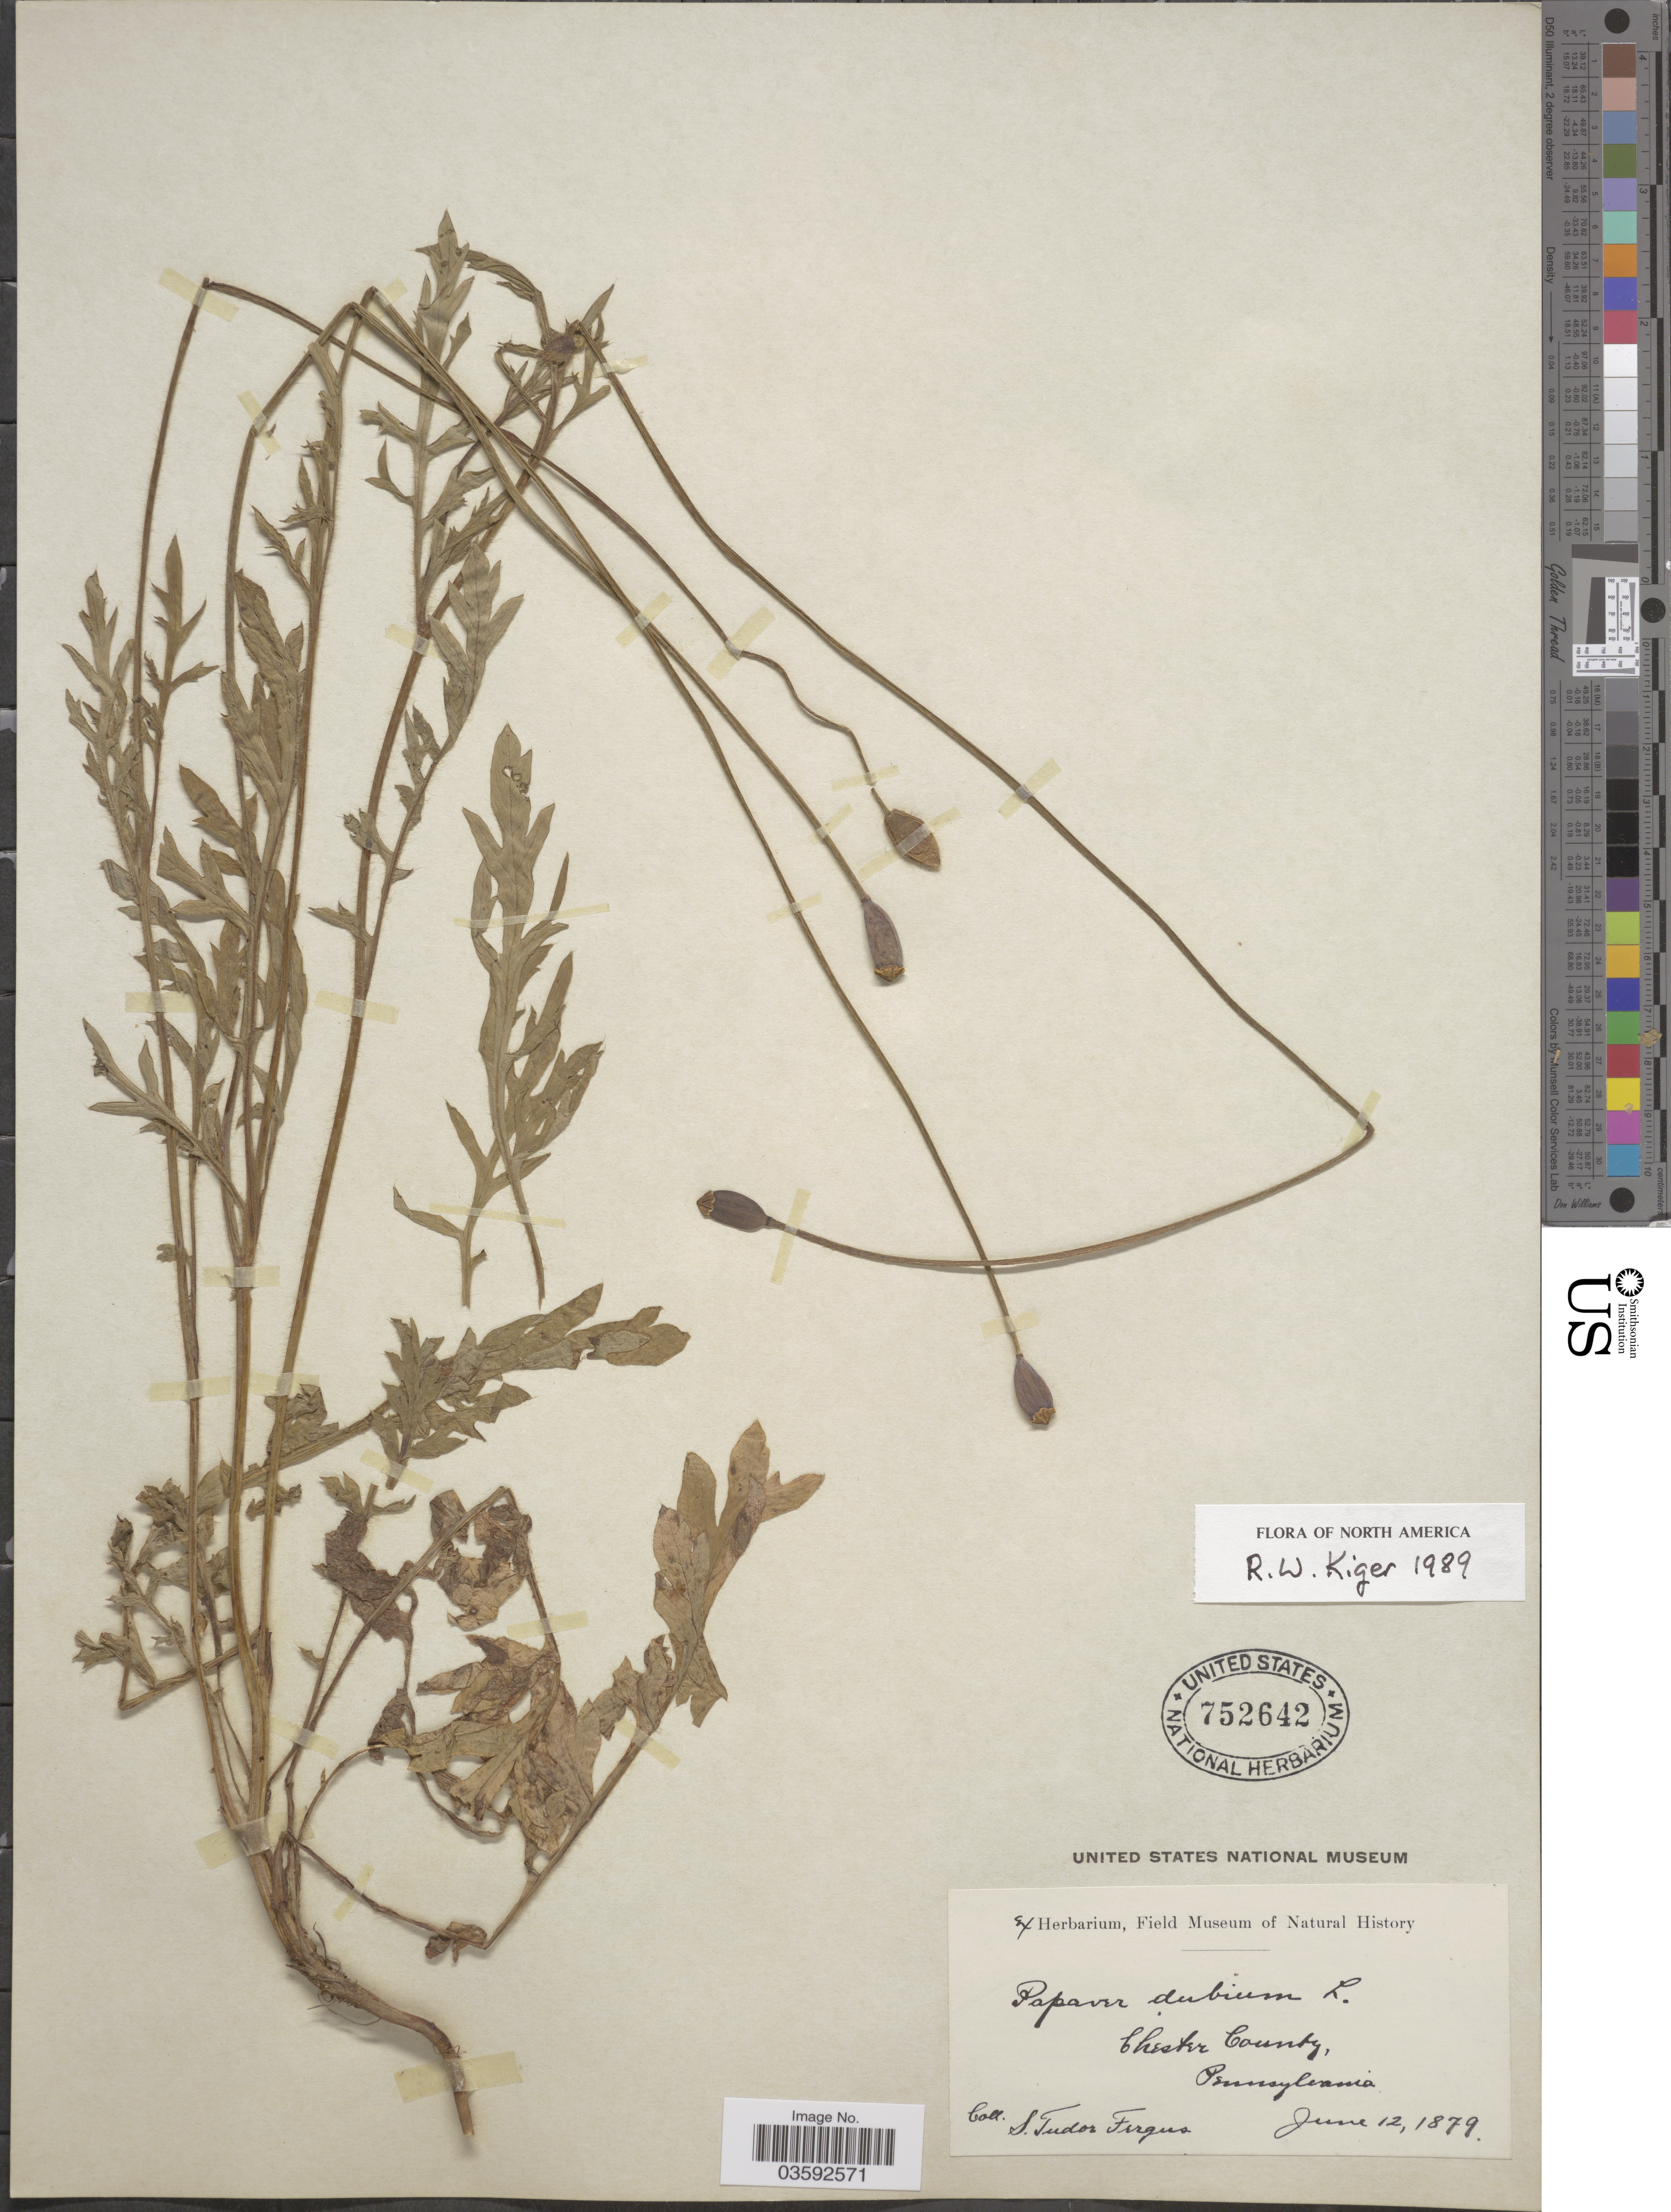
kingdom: Plantae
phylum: Tracheophyta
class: Magnoliopsida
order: Ranunculales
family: Papaveraceae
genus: Papaver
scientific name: Papaver dubium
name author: L.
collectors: S. Fergus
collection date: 1879-06-12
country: United States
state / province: Pennsylvania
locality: Chester County.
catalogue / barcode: US 752642